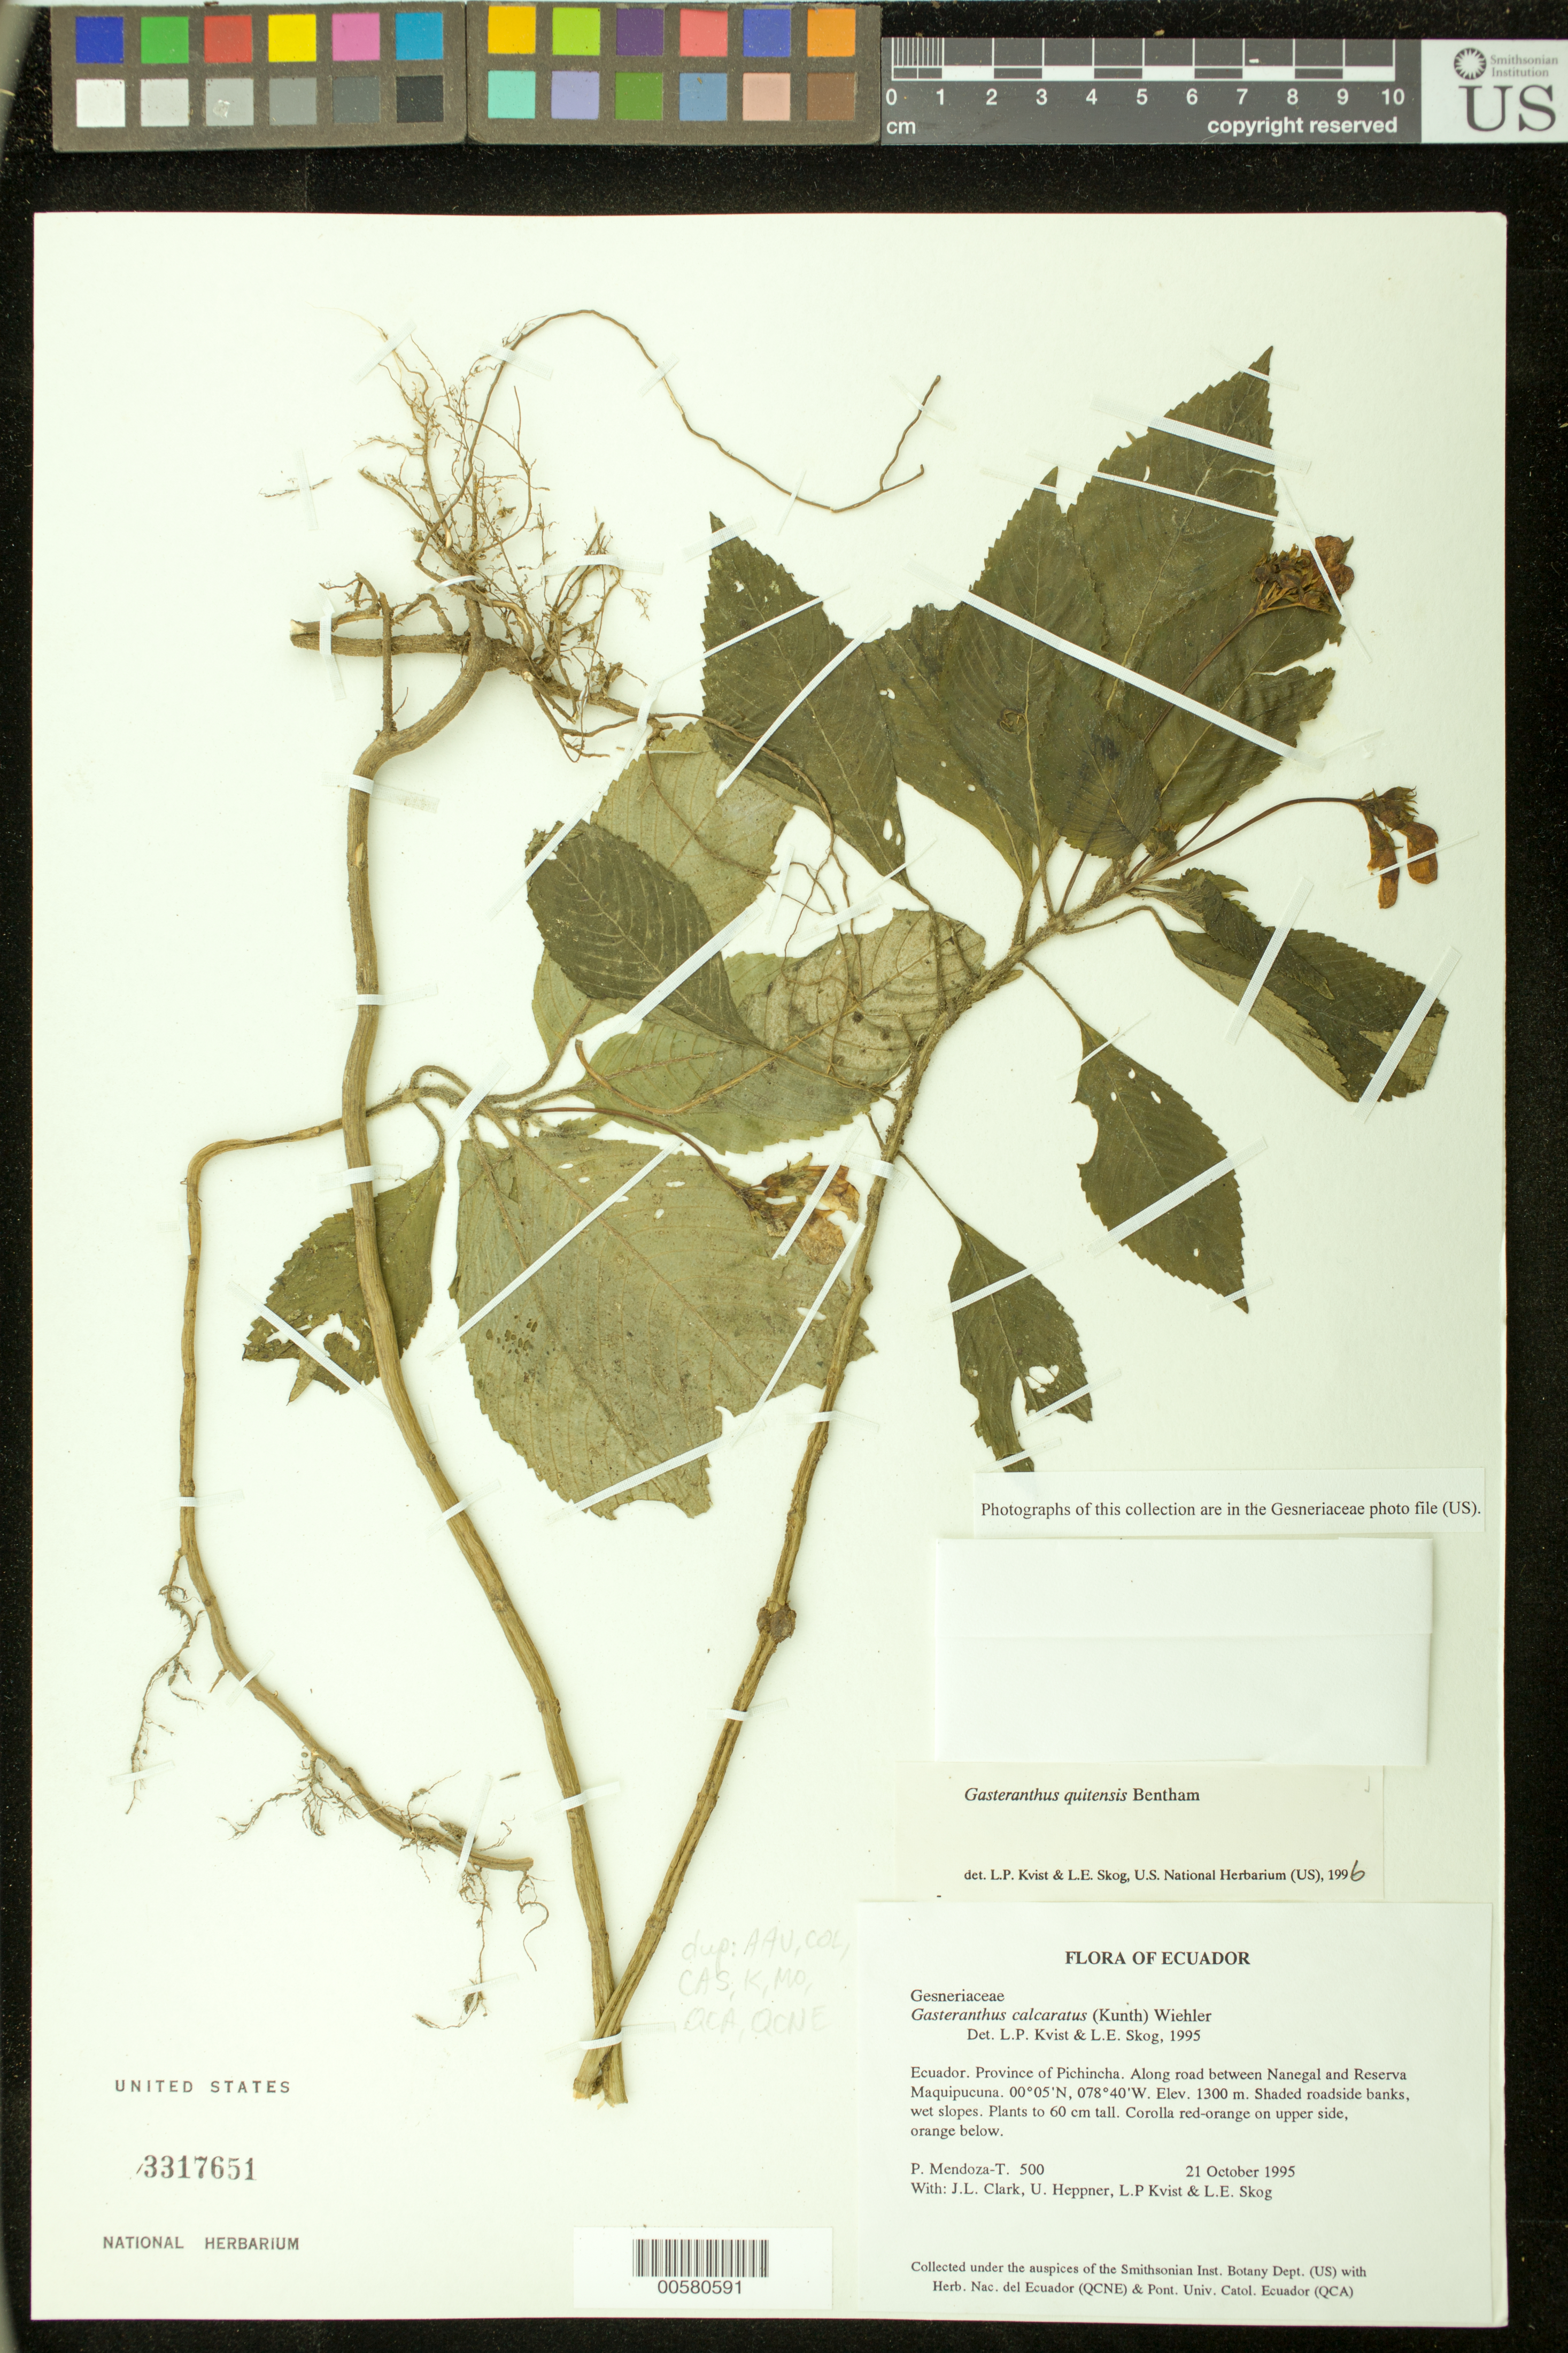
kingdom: Plantae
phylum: Tracheophyta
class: Magnoliopsida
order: Lamiales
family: Gesneriaceae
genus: Gasteranthus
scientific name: Gasteranthus quitensis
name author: Benth.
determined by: Skog, Laurence E.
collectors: P. Mendoza-T., J. L. Clark, U. Heppner, L. P. Kvist & L. E. Skog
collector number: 500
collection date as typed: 21 Oct 1995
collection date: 1995-10-21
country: Ecuador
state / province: Pichincha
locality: Along road between Nanegal and Reserva Maquipucuna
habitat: Shaded roadside banks, wet slopes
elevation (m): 1300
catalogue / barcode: US 3317651